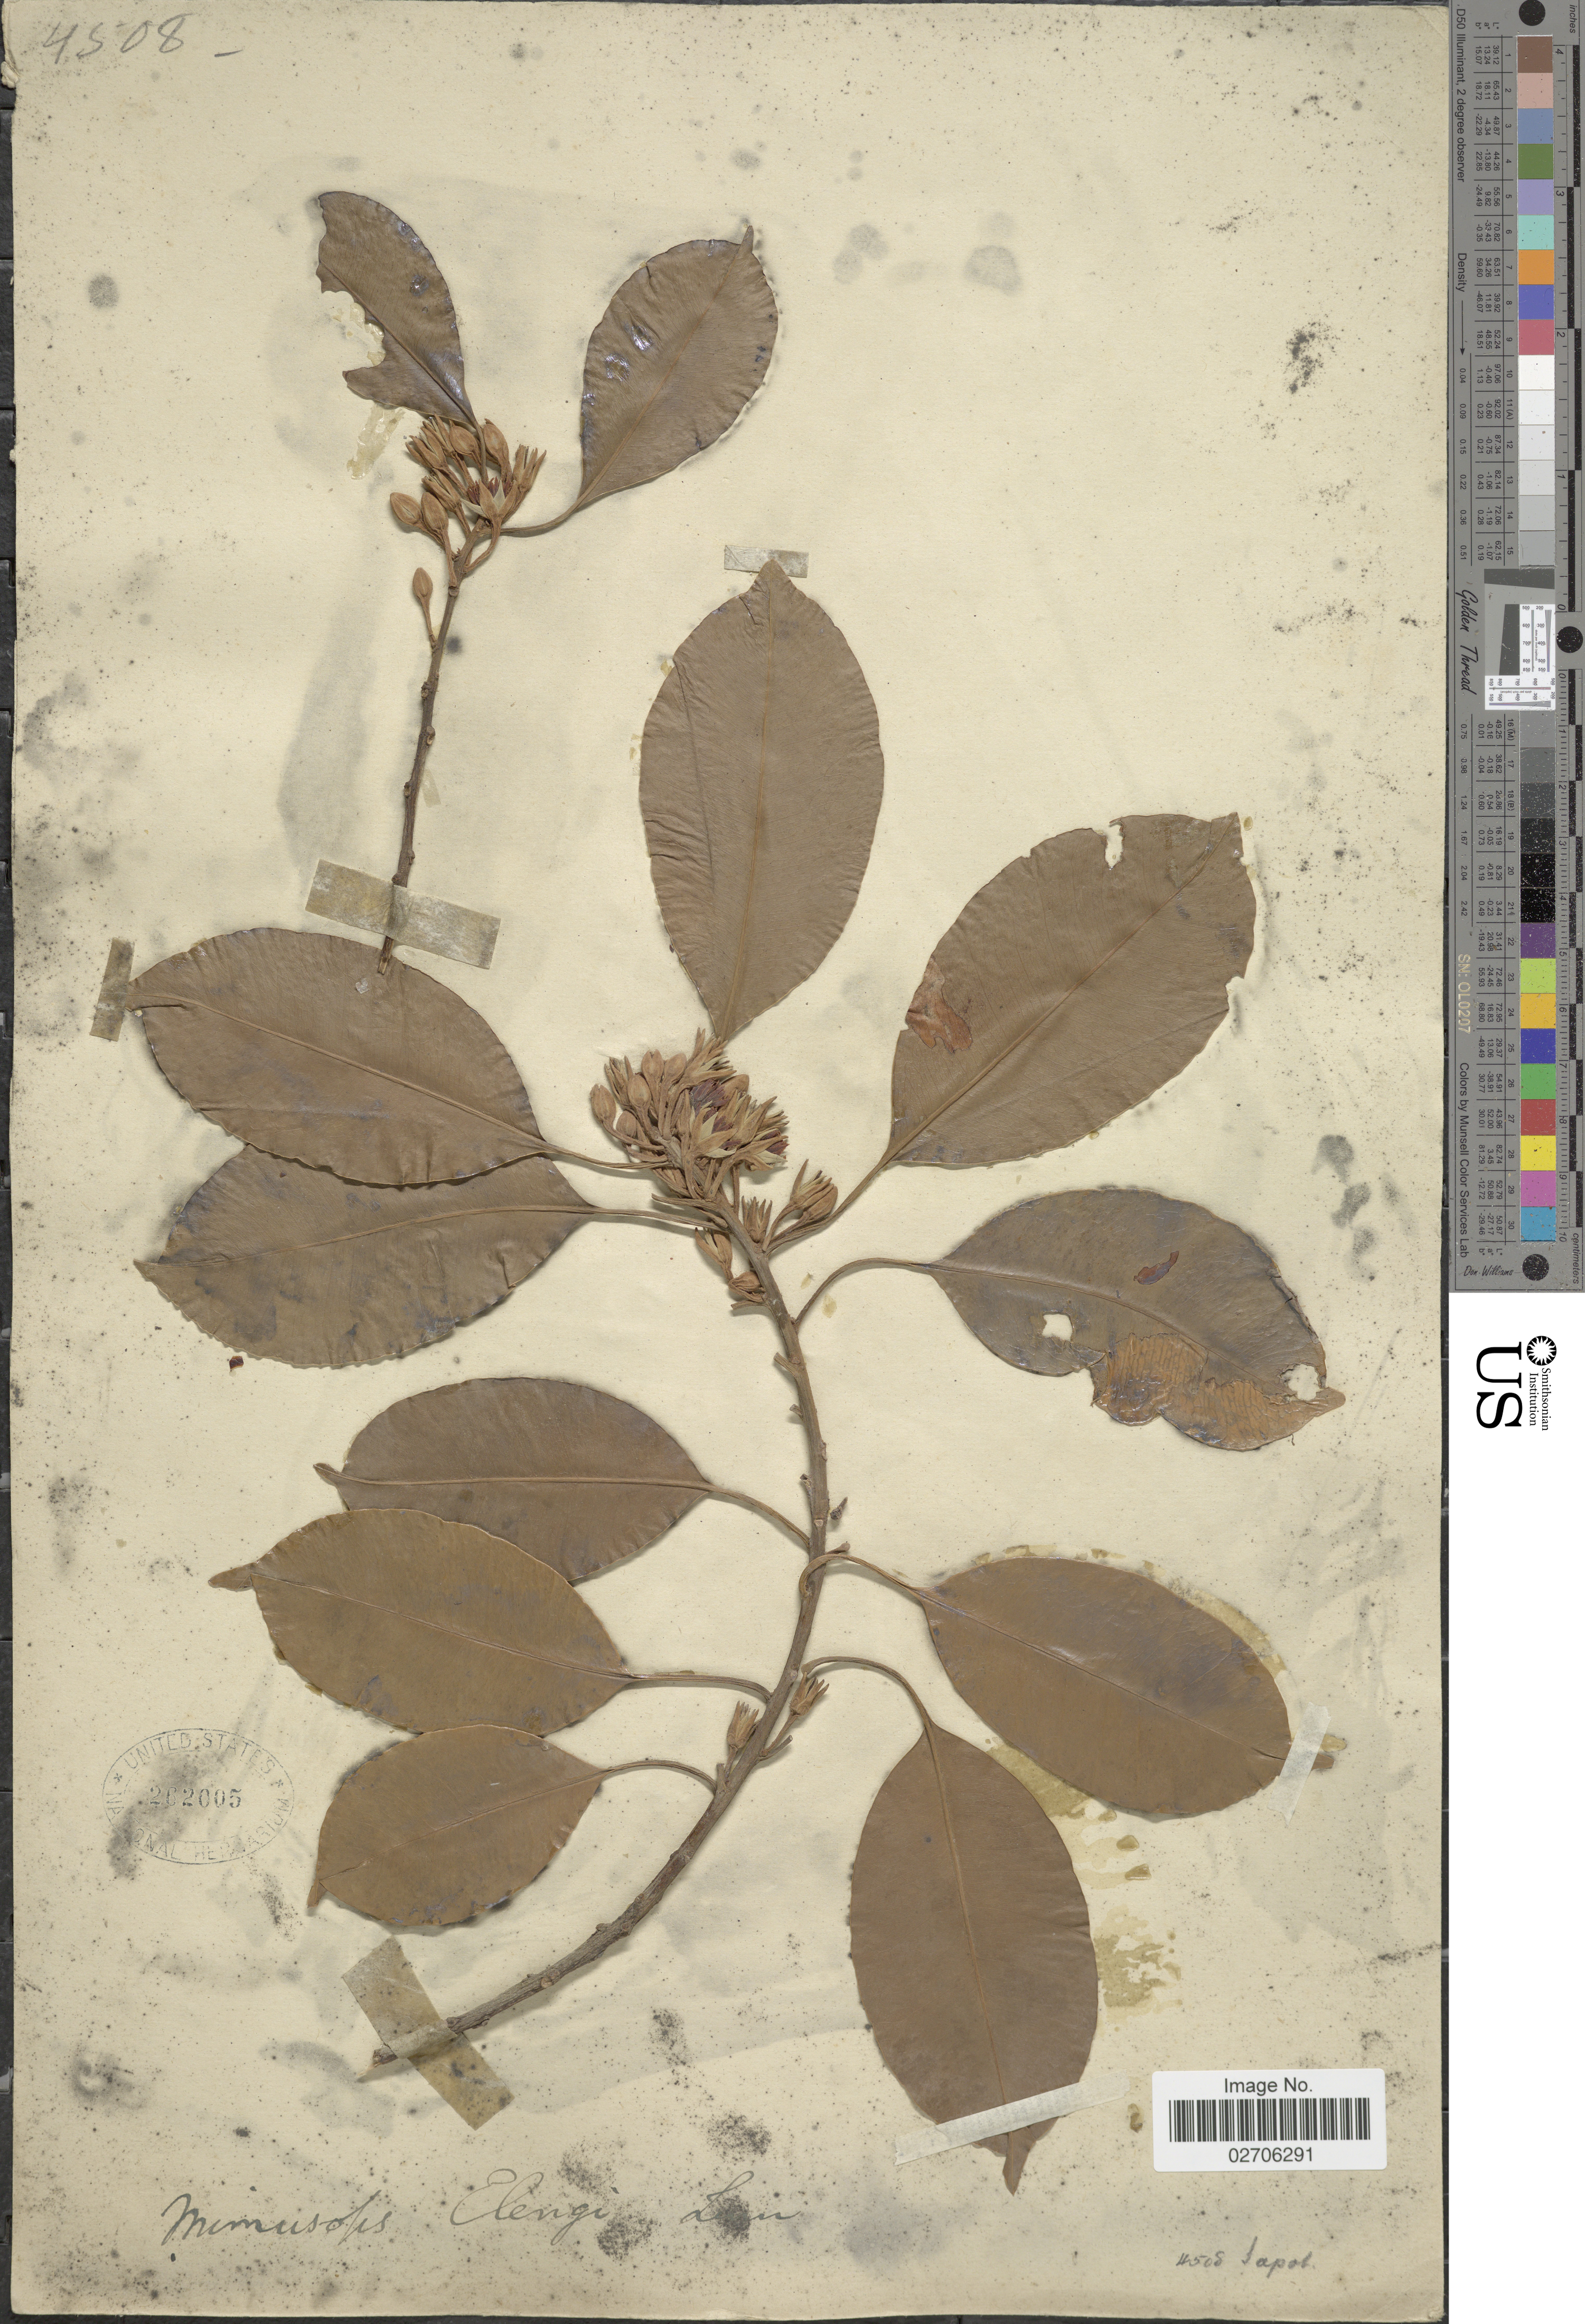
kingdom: Plantae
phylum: Tracheophyta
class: Magnoliopsida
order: Ericales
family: Sapotaceae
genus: Mimusops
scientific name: Mimusops djave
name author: Engl.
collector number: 4508?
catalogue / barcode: US 262005